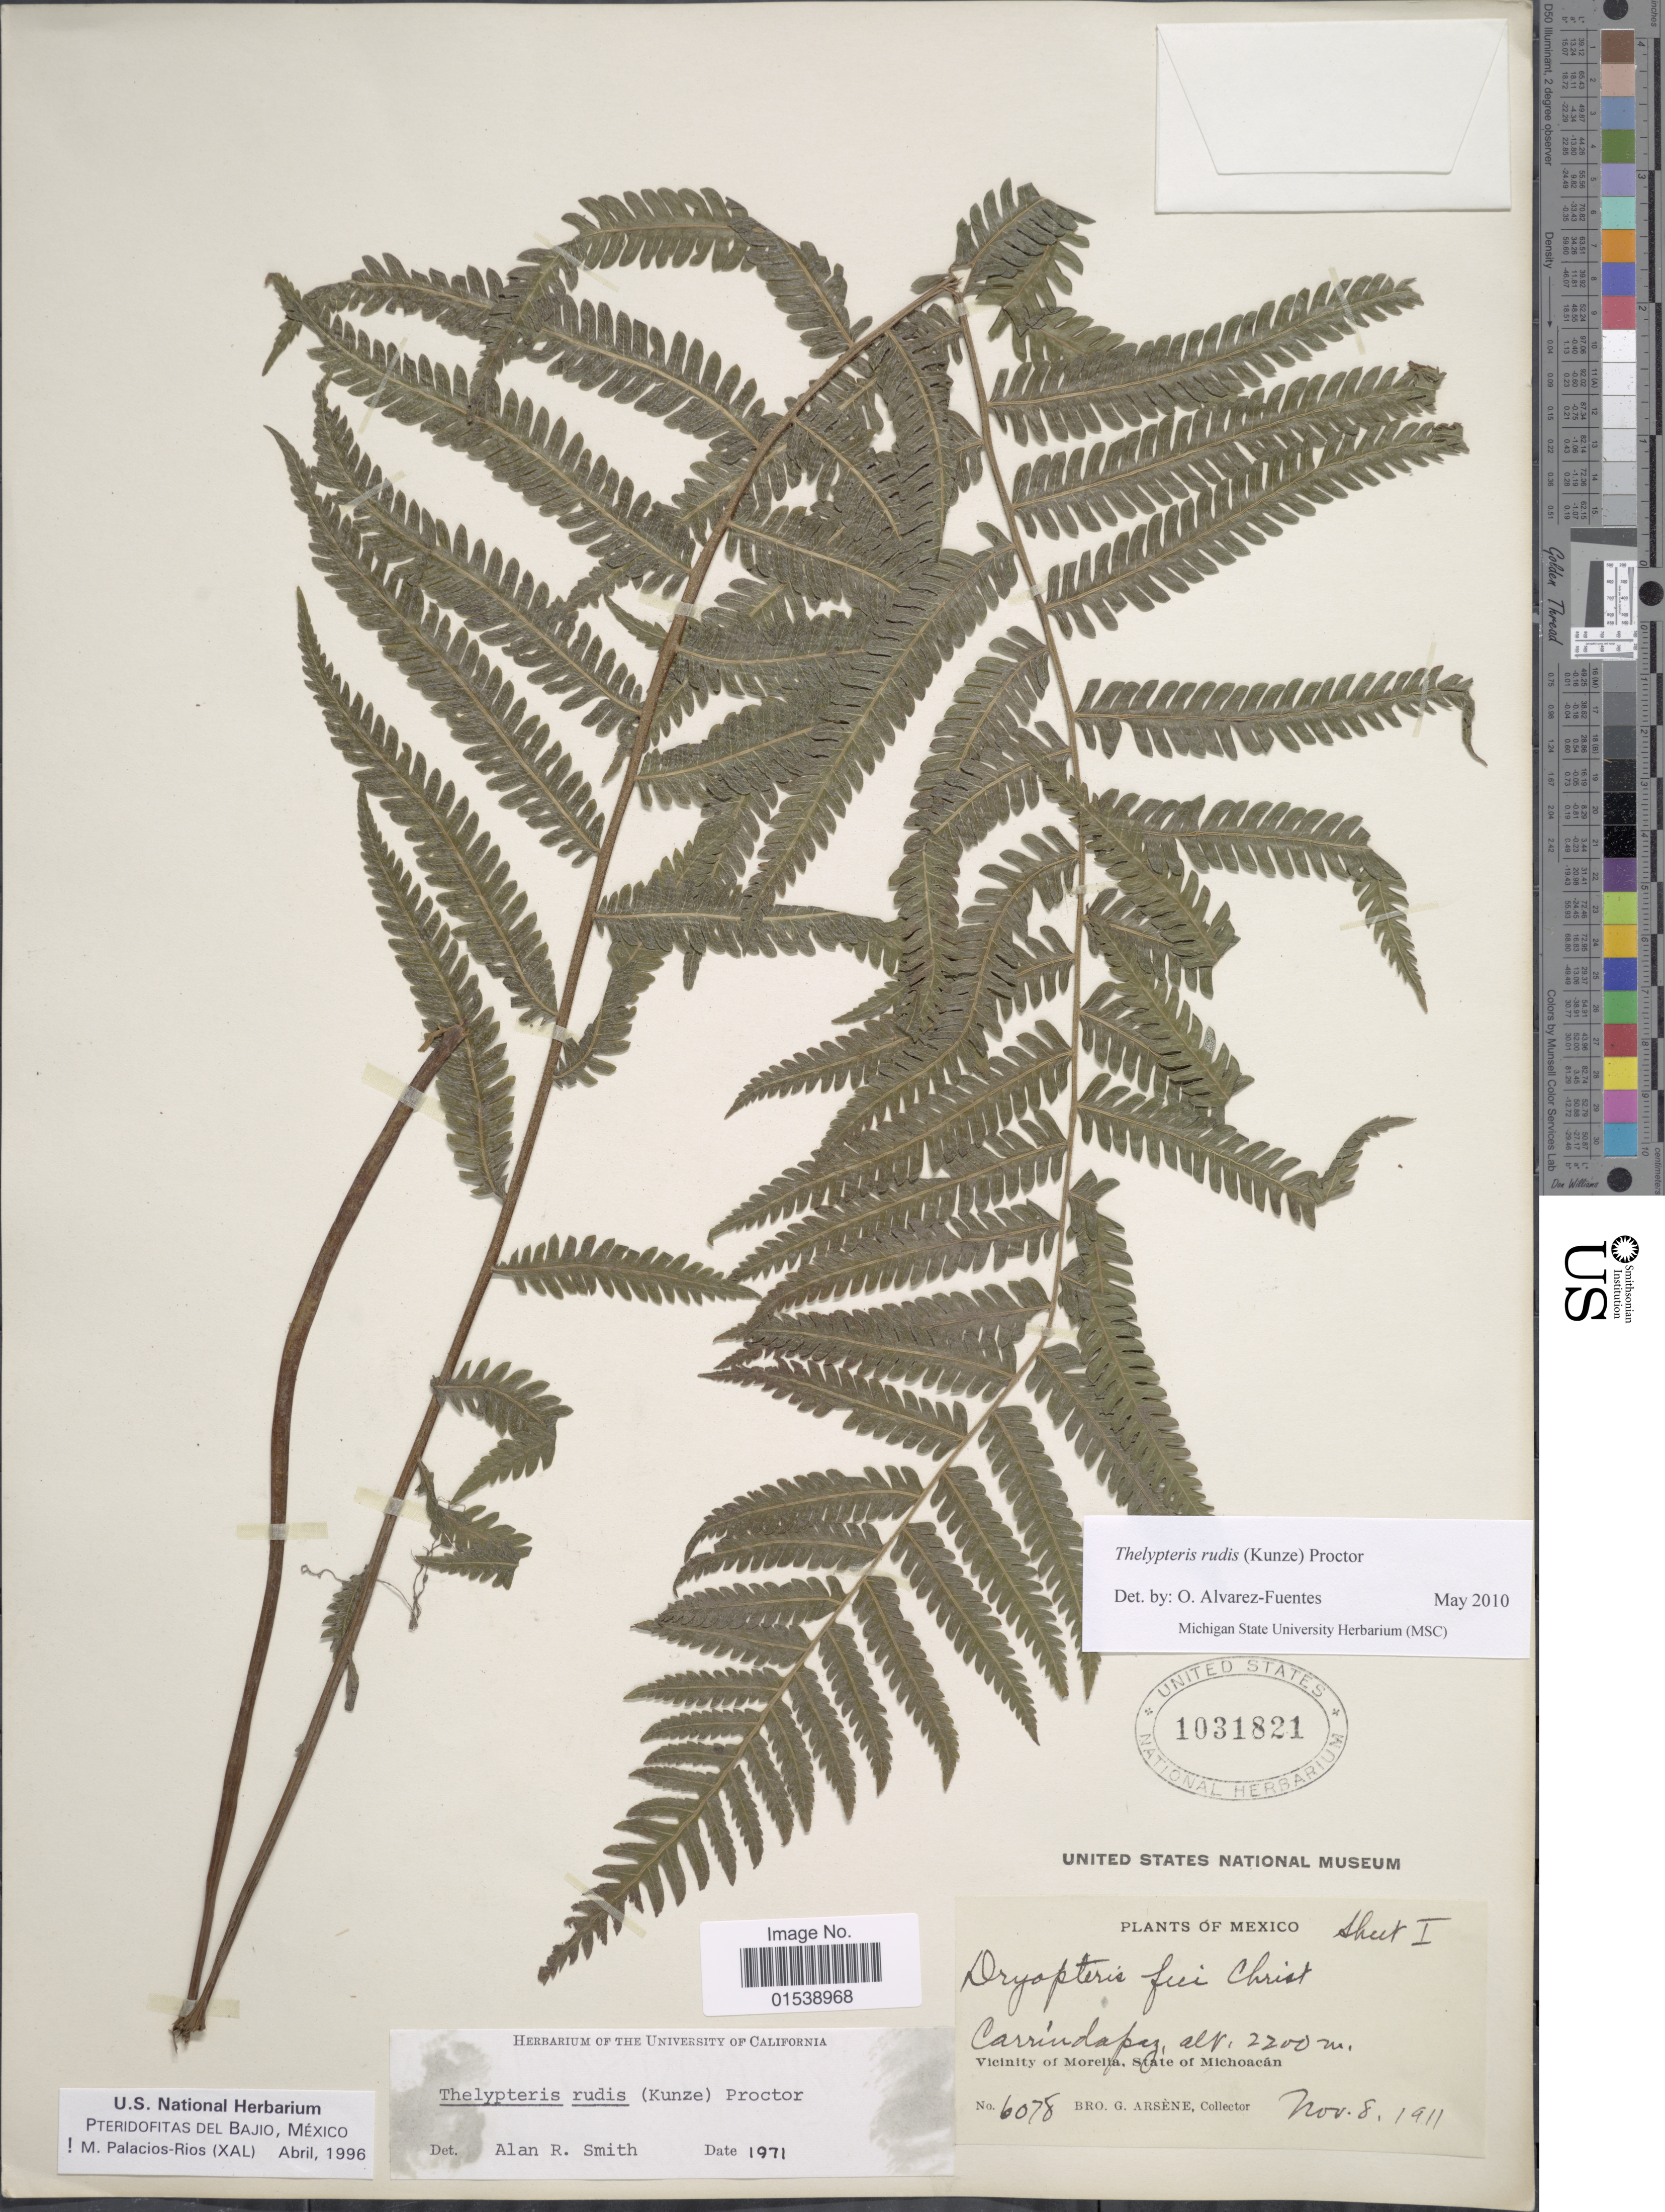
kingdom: Plantae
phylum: Tracheophyta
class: Polypodiopsida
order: Polypodiales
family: Thelypteridaceae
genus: Amauropelta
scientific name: Amauropelta rudis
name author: (Kunze) Pic. Serm.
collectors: Bro. G. Arsène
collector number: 6078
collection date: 1911-11-08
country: Mexico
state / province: Michoacán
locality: Carrindapaz, Vicinity of Morelia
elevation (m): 2200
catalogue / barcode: US 1031821